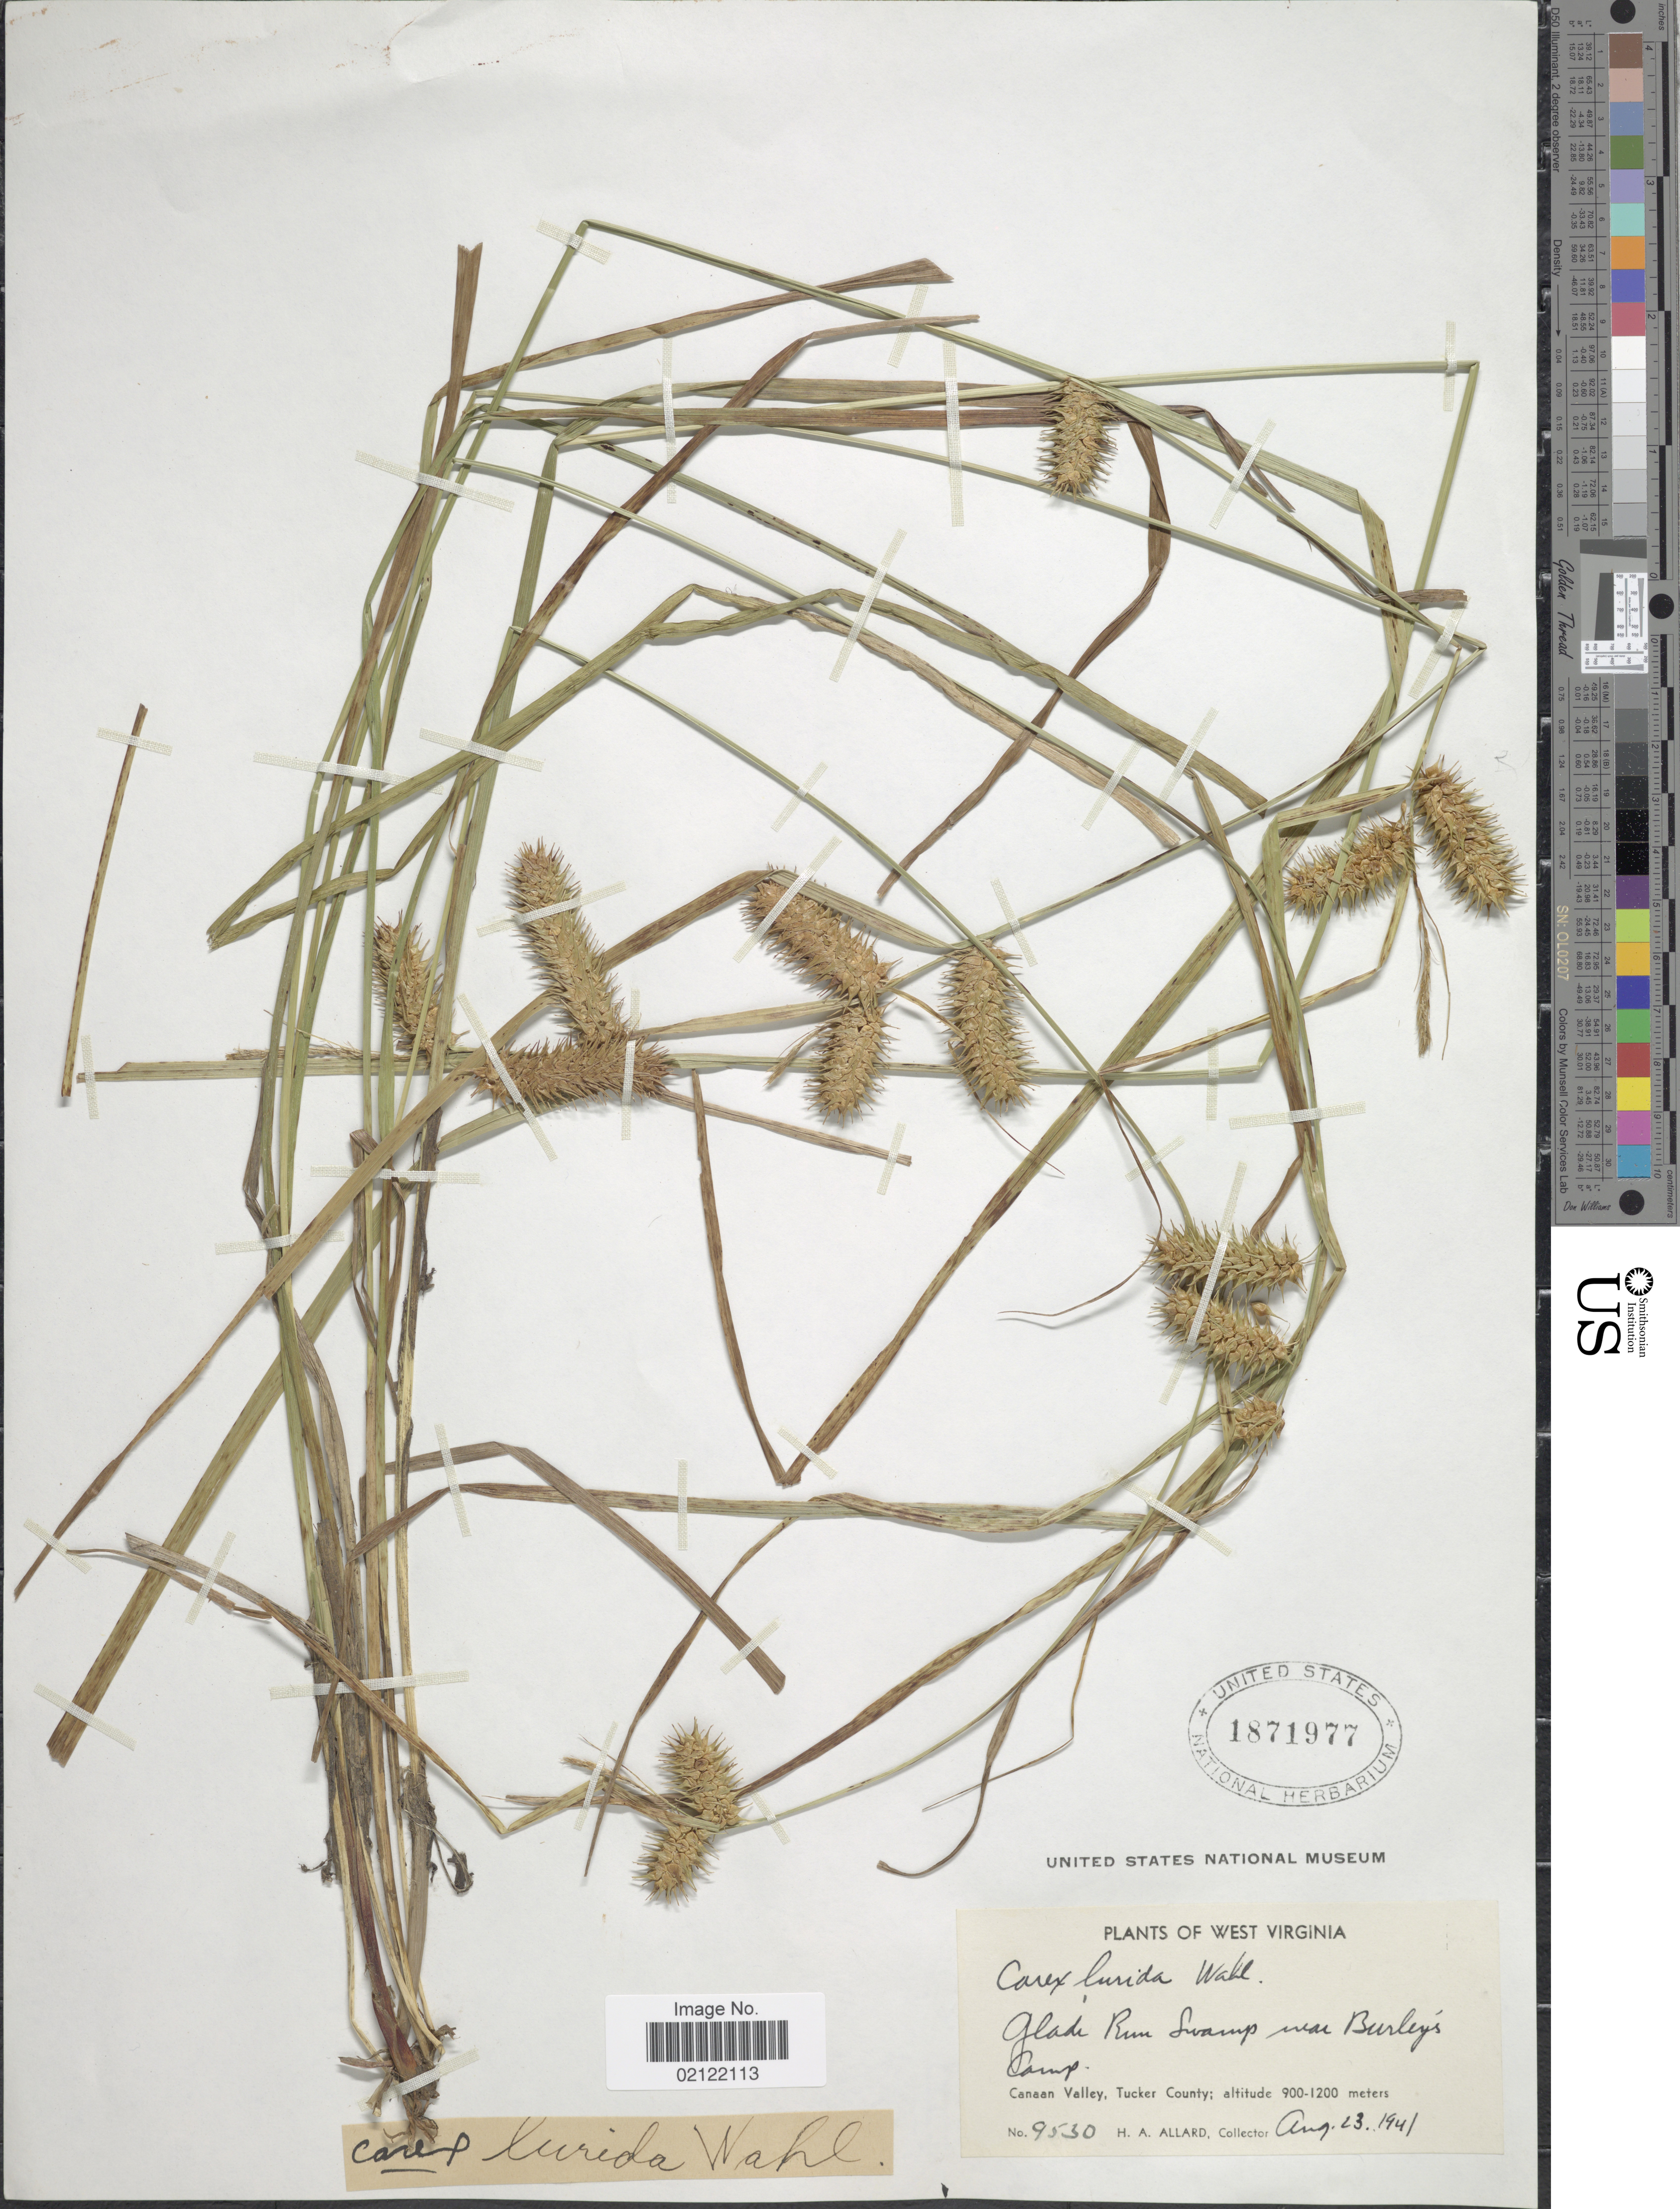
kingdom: Plantae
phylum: Tracheophyta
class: Liliopsida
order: Poales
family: Cyperaceae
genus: Carex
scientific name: Carex lurida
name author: Wahlenb.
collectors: H. A. Allard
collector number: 9530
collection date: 1941-08-23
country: United States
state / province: West Virginia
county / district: Tucker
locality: Glade Run Swamp near Burley's Camp. Canaan Valley, Tucker County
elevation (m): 900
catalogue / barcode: US 1871977